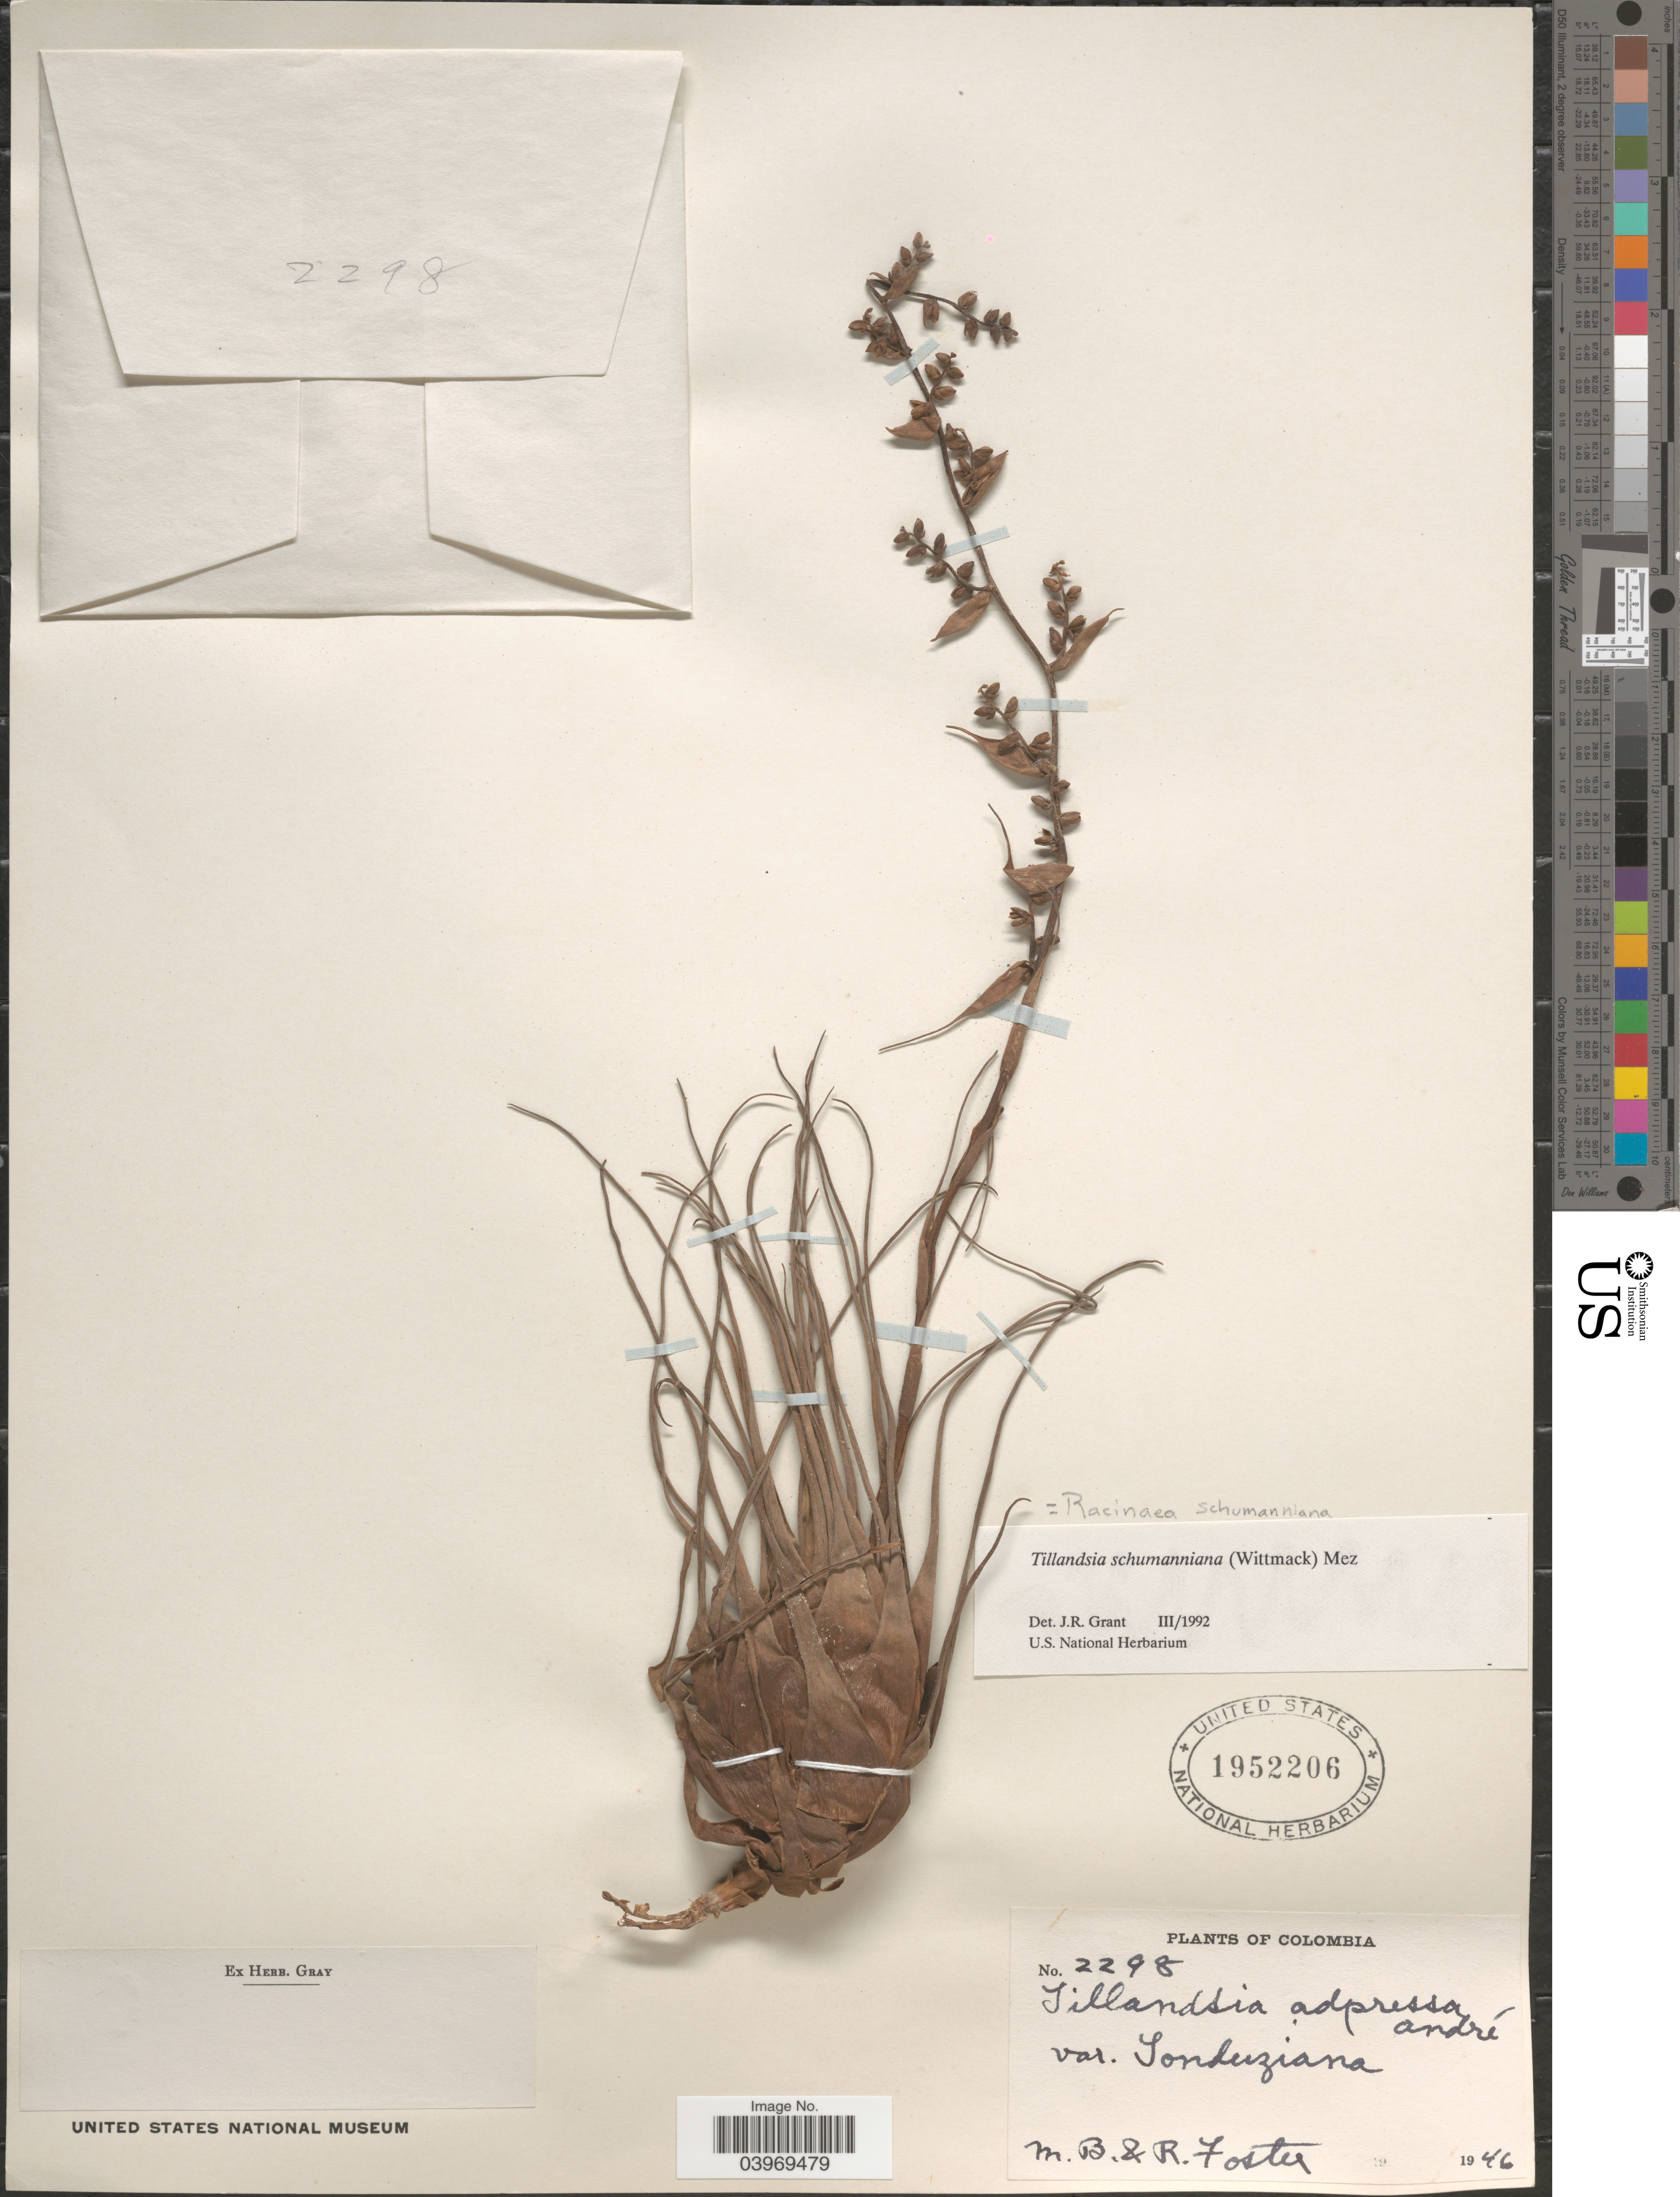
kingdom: Plantae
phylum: Tracheophyta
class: Liliopsida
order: Poales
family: Bromeliaceae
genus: Racinaea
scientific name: Racinaea schumanniana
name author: (Wittm.) J.R. Grant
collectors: M. B. Foster & R. Foster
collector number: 2298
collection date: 1946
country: Colombia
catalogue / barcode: US 1952206